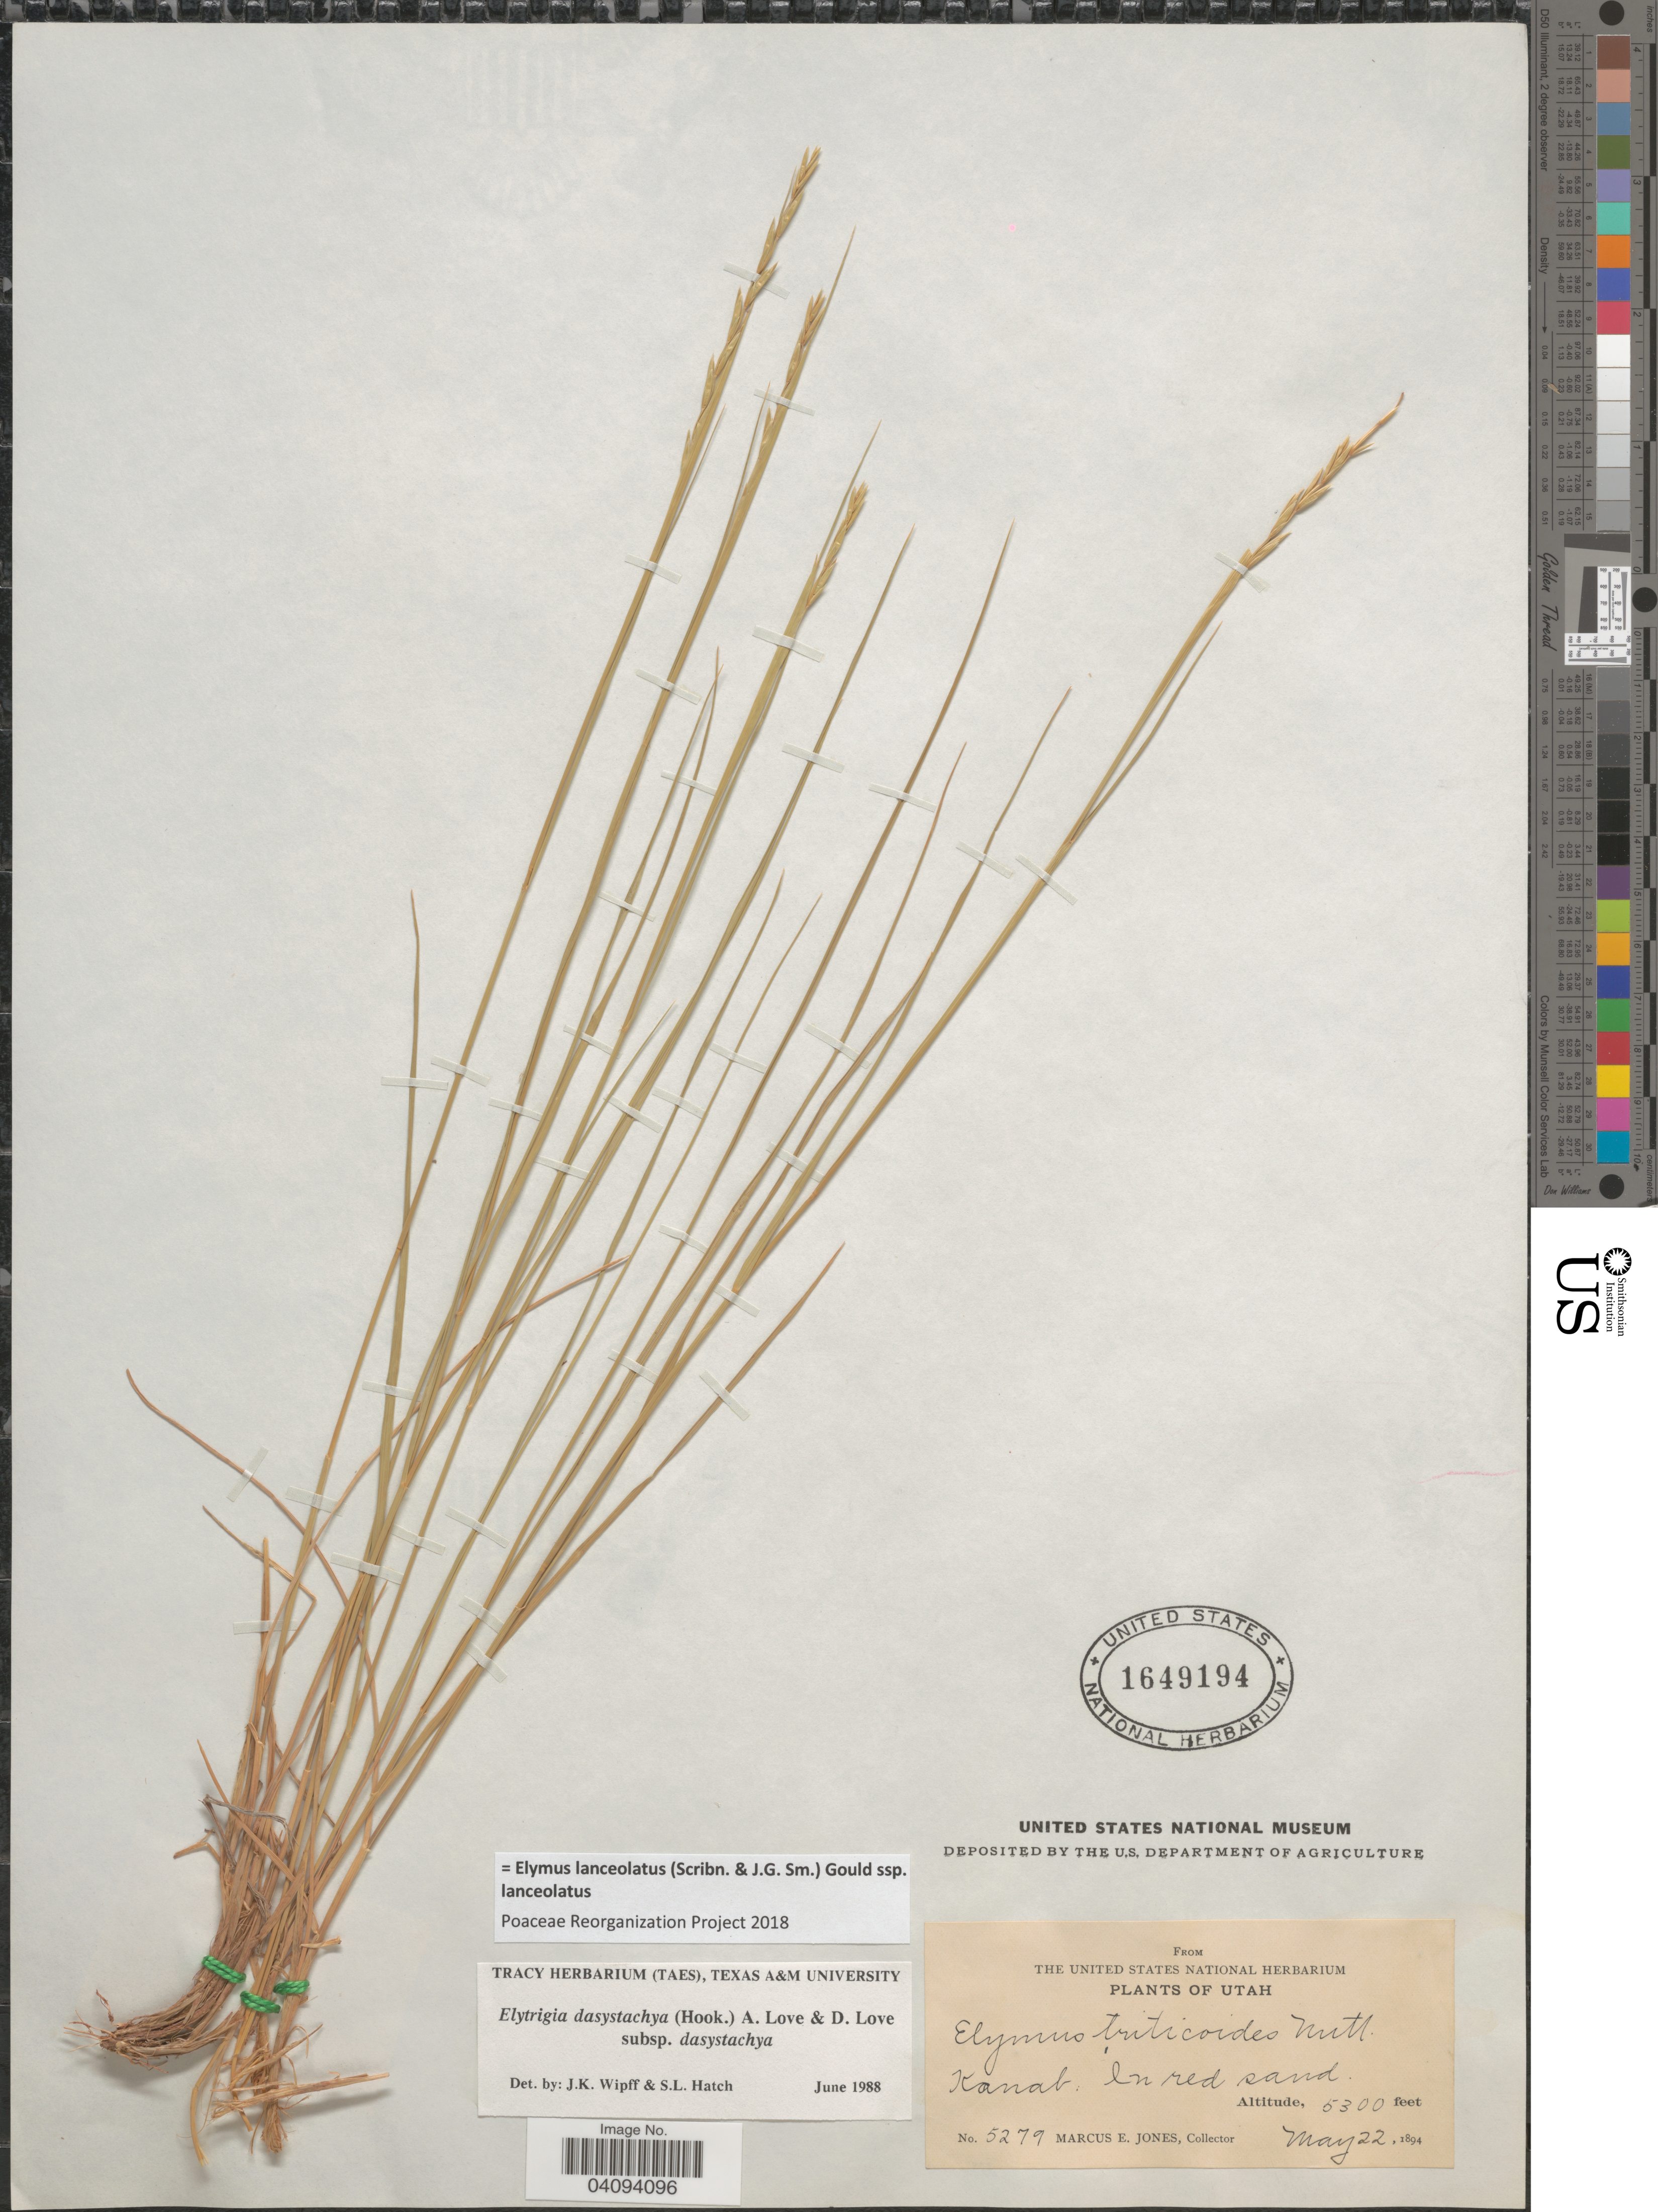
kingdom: Plantae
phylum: Tracheophyta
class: Liliopsida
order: Poales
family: Poaceae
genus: Elymus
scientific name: Elymus lanceolatus subsp. lanceolatus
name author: (Scribn. & J.G. Sm.) Gould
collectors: M. E. Jones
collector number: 5279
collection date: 1894-05-22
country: United States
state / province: Utah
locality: Kanab.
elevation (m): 1615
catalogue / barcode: US 1649194